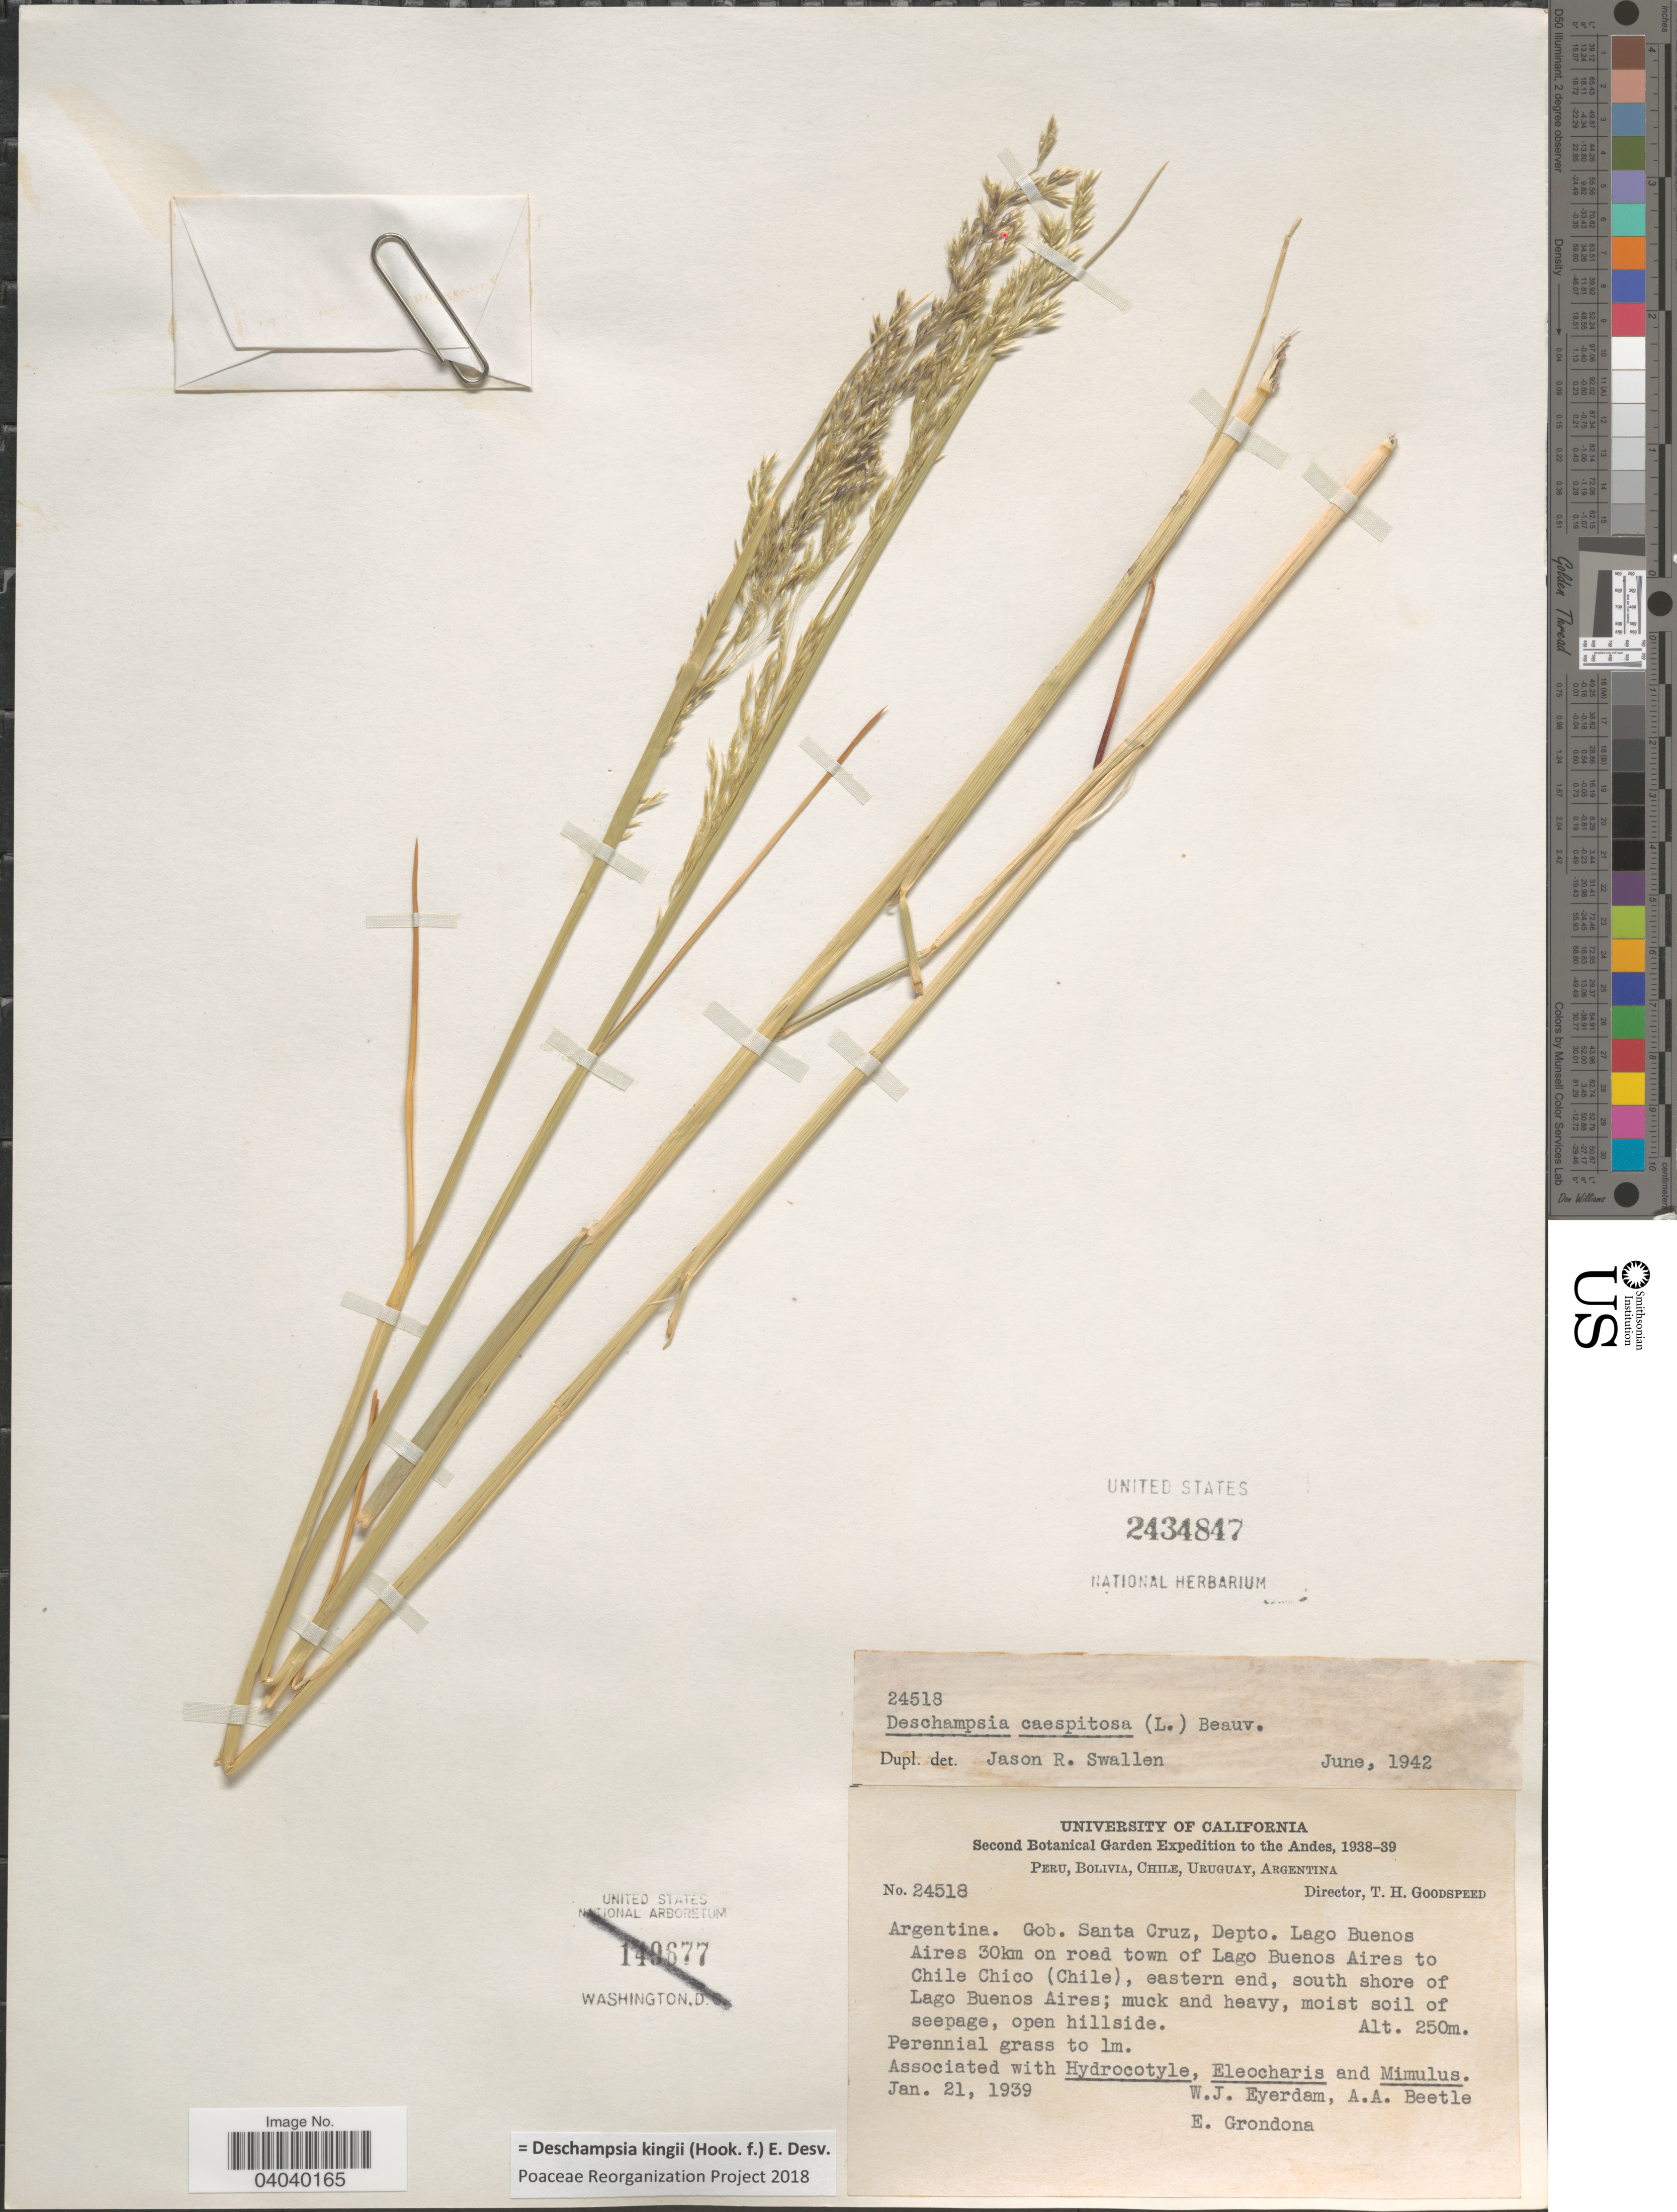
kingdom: Plantae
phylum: Tracheophyta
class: Liliopsida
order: Poales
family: Poaceae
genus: Deschampsia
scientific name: Deschampsia kingii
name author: (Hook. f.) É. Desv.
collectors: W. J. Eyerdam, A. A. Beetle & E. Grondona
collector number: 24518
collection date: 1939-01-21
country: Argentina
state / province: Santa Cruz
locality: The Andes. Gob. Santa Cruz, Depto. Lago Buenos Aires 30km on road town of Lago Buenos Aires to Chile Chico (Chile), easten end, south shore of Lago Buenos Aires.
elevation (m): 250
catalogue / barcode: US 2434847